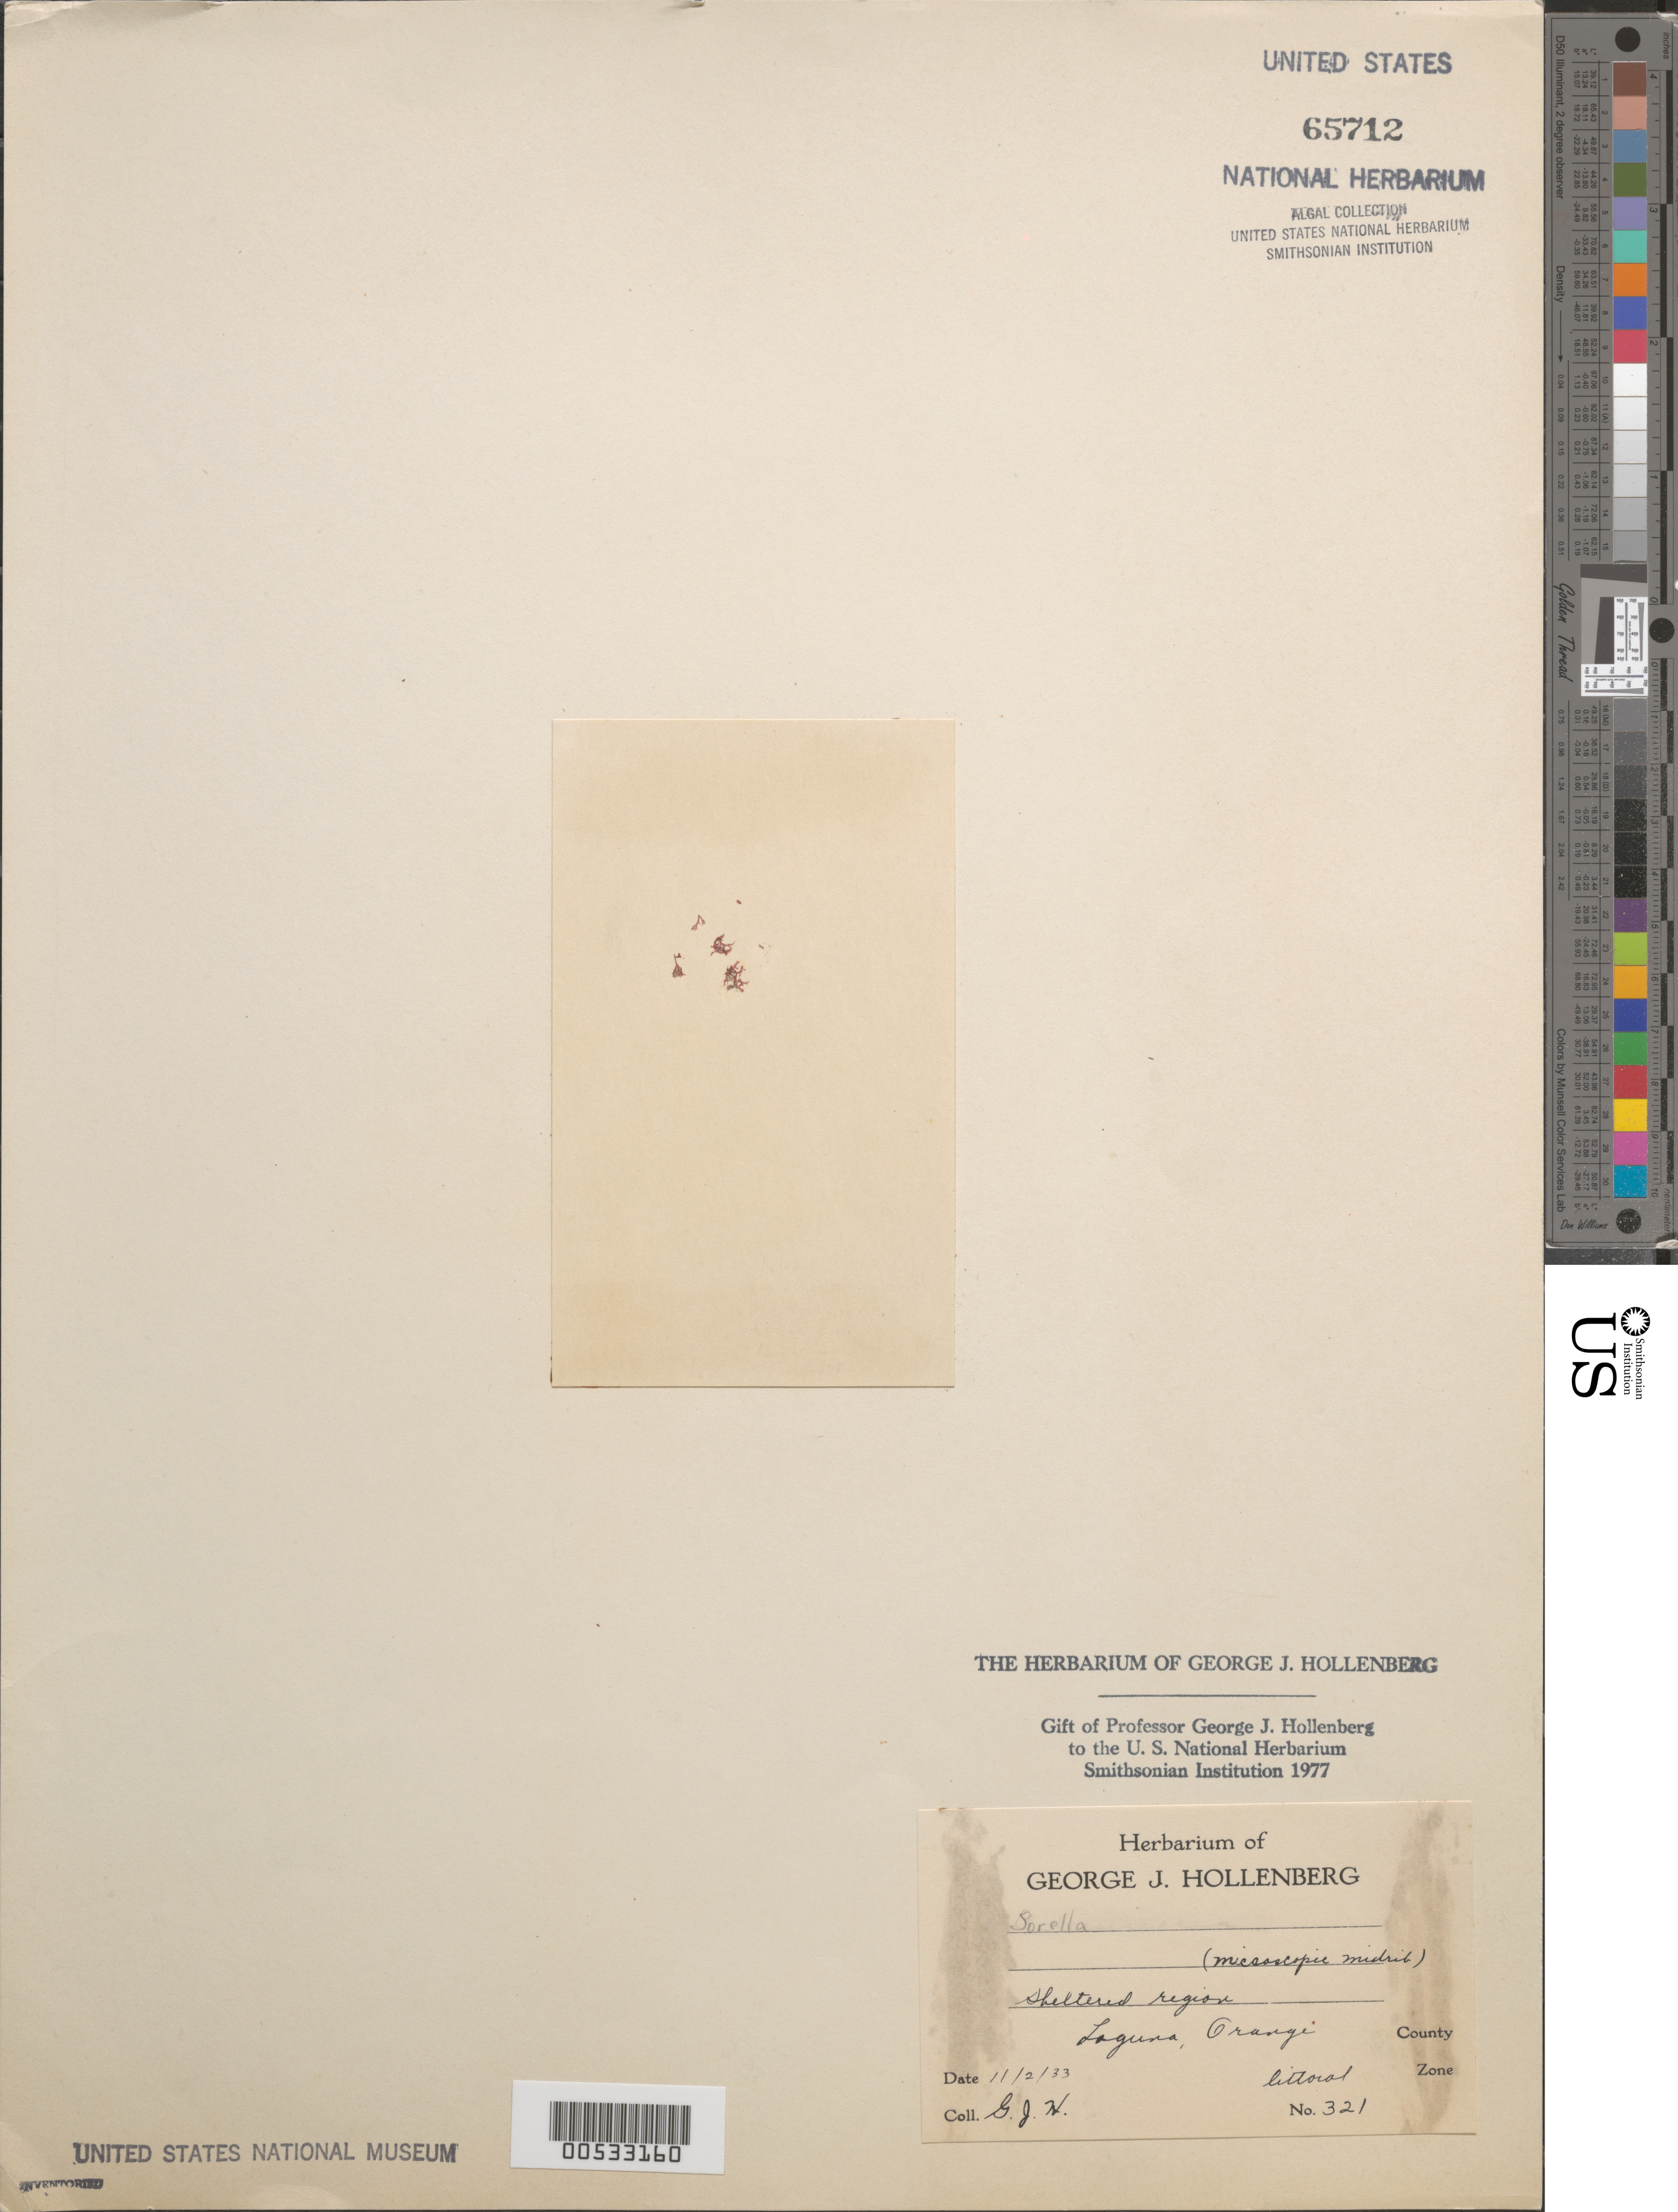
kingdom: Plantae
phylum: Rhodophyta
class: Florideophyceae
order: Ceramiales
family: Delesseriaceae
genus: Sorella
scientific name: Sorella sp.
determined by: Hollenberg, George J.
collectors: G. Hollenberg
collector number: GJH 321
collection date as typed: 02 Nov 1933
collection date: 1933-11-02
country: United States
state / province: California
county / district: Orange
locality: Laguna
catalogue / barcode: US 65712